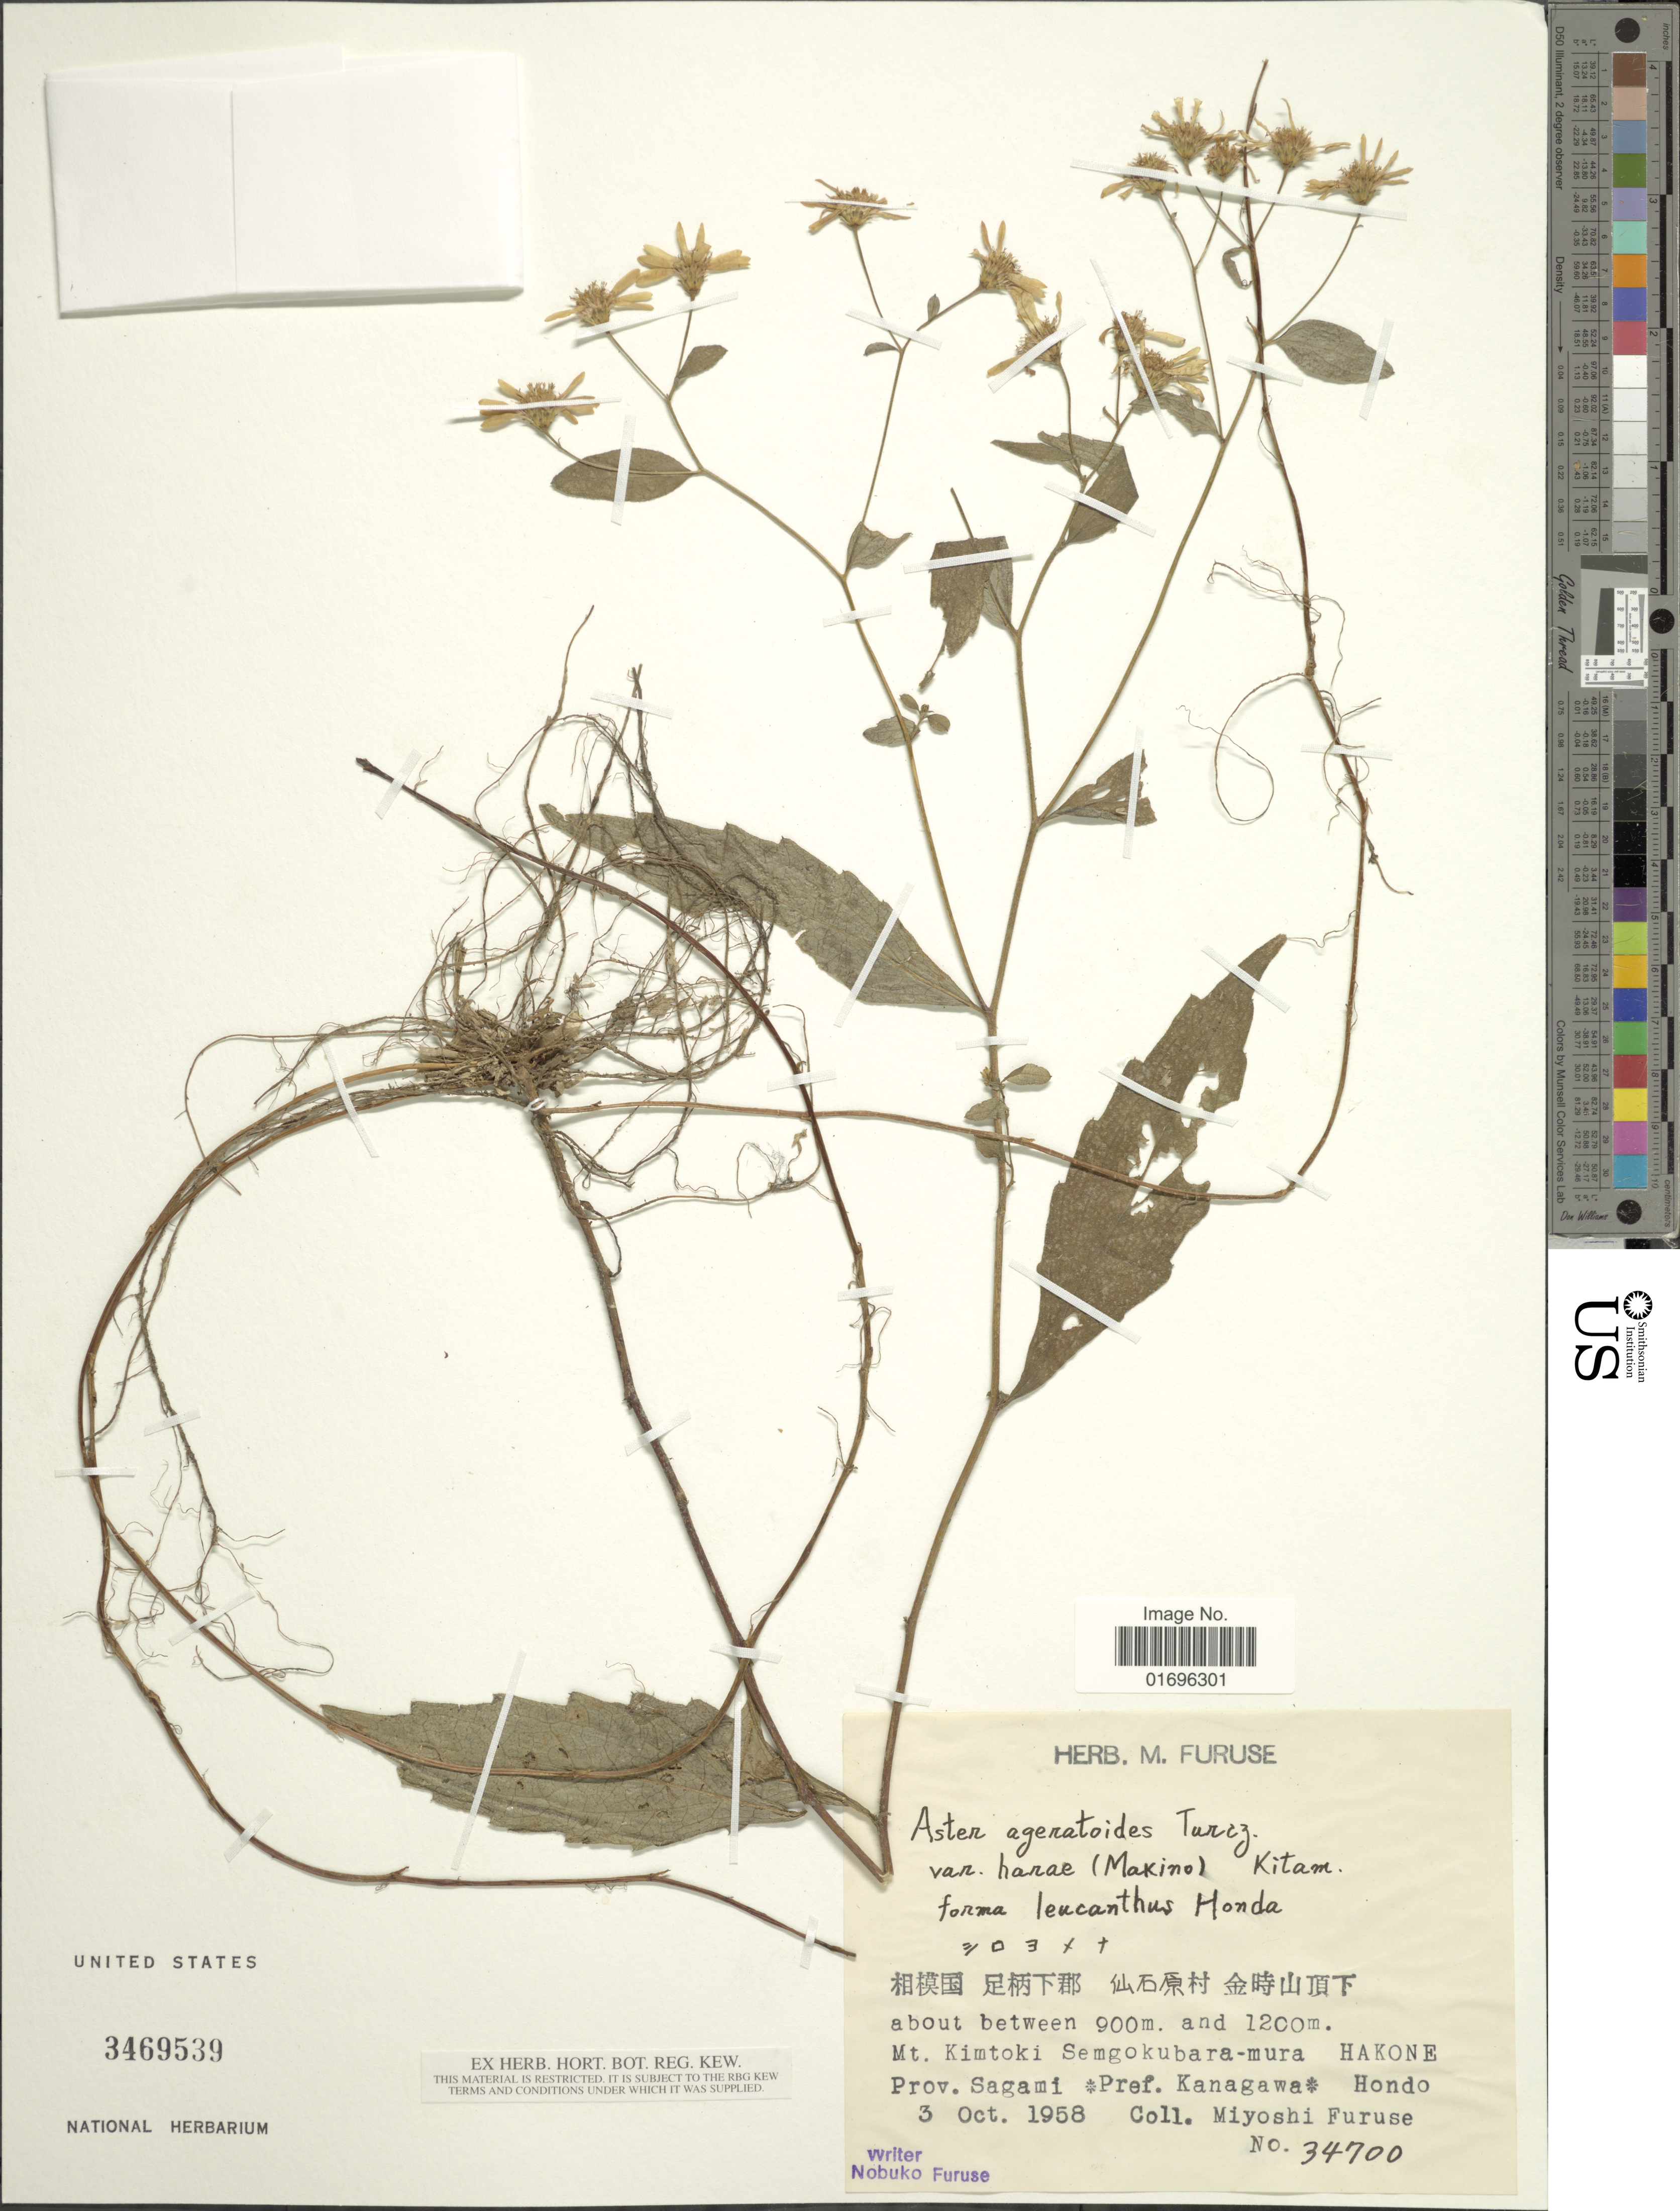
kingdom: Plantae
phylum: Tracheophyta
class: Magnoliopsida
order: Asterales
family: Asteraceae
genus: Aster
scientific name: Aster ageratoides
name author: Turcz.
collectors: M. Furuse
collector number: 34700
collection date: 1958-10-03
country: Japan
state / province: Kanagawa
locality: Mt. Kimtoki Semgokubara-mura Hakone. Prov. Sagami. Pref. Kanagawa. Hondo.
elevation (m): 900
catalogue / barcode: US 3469539